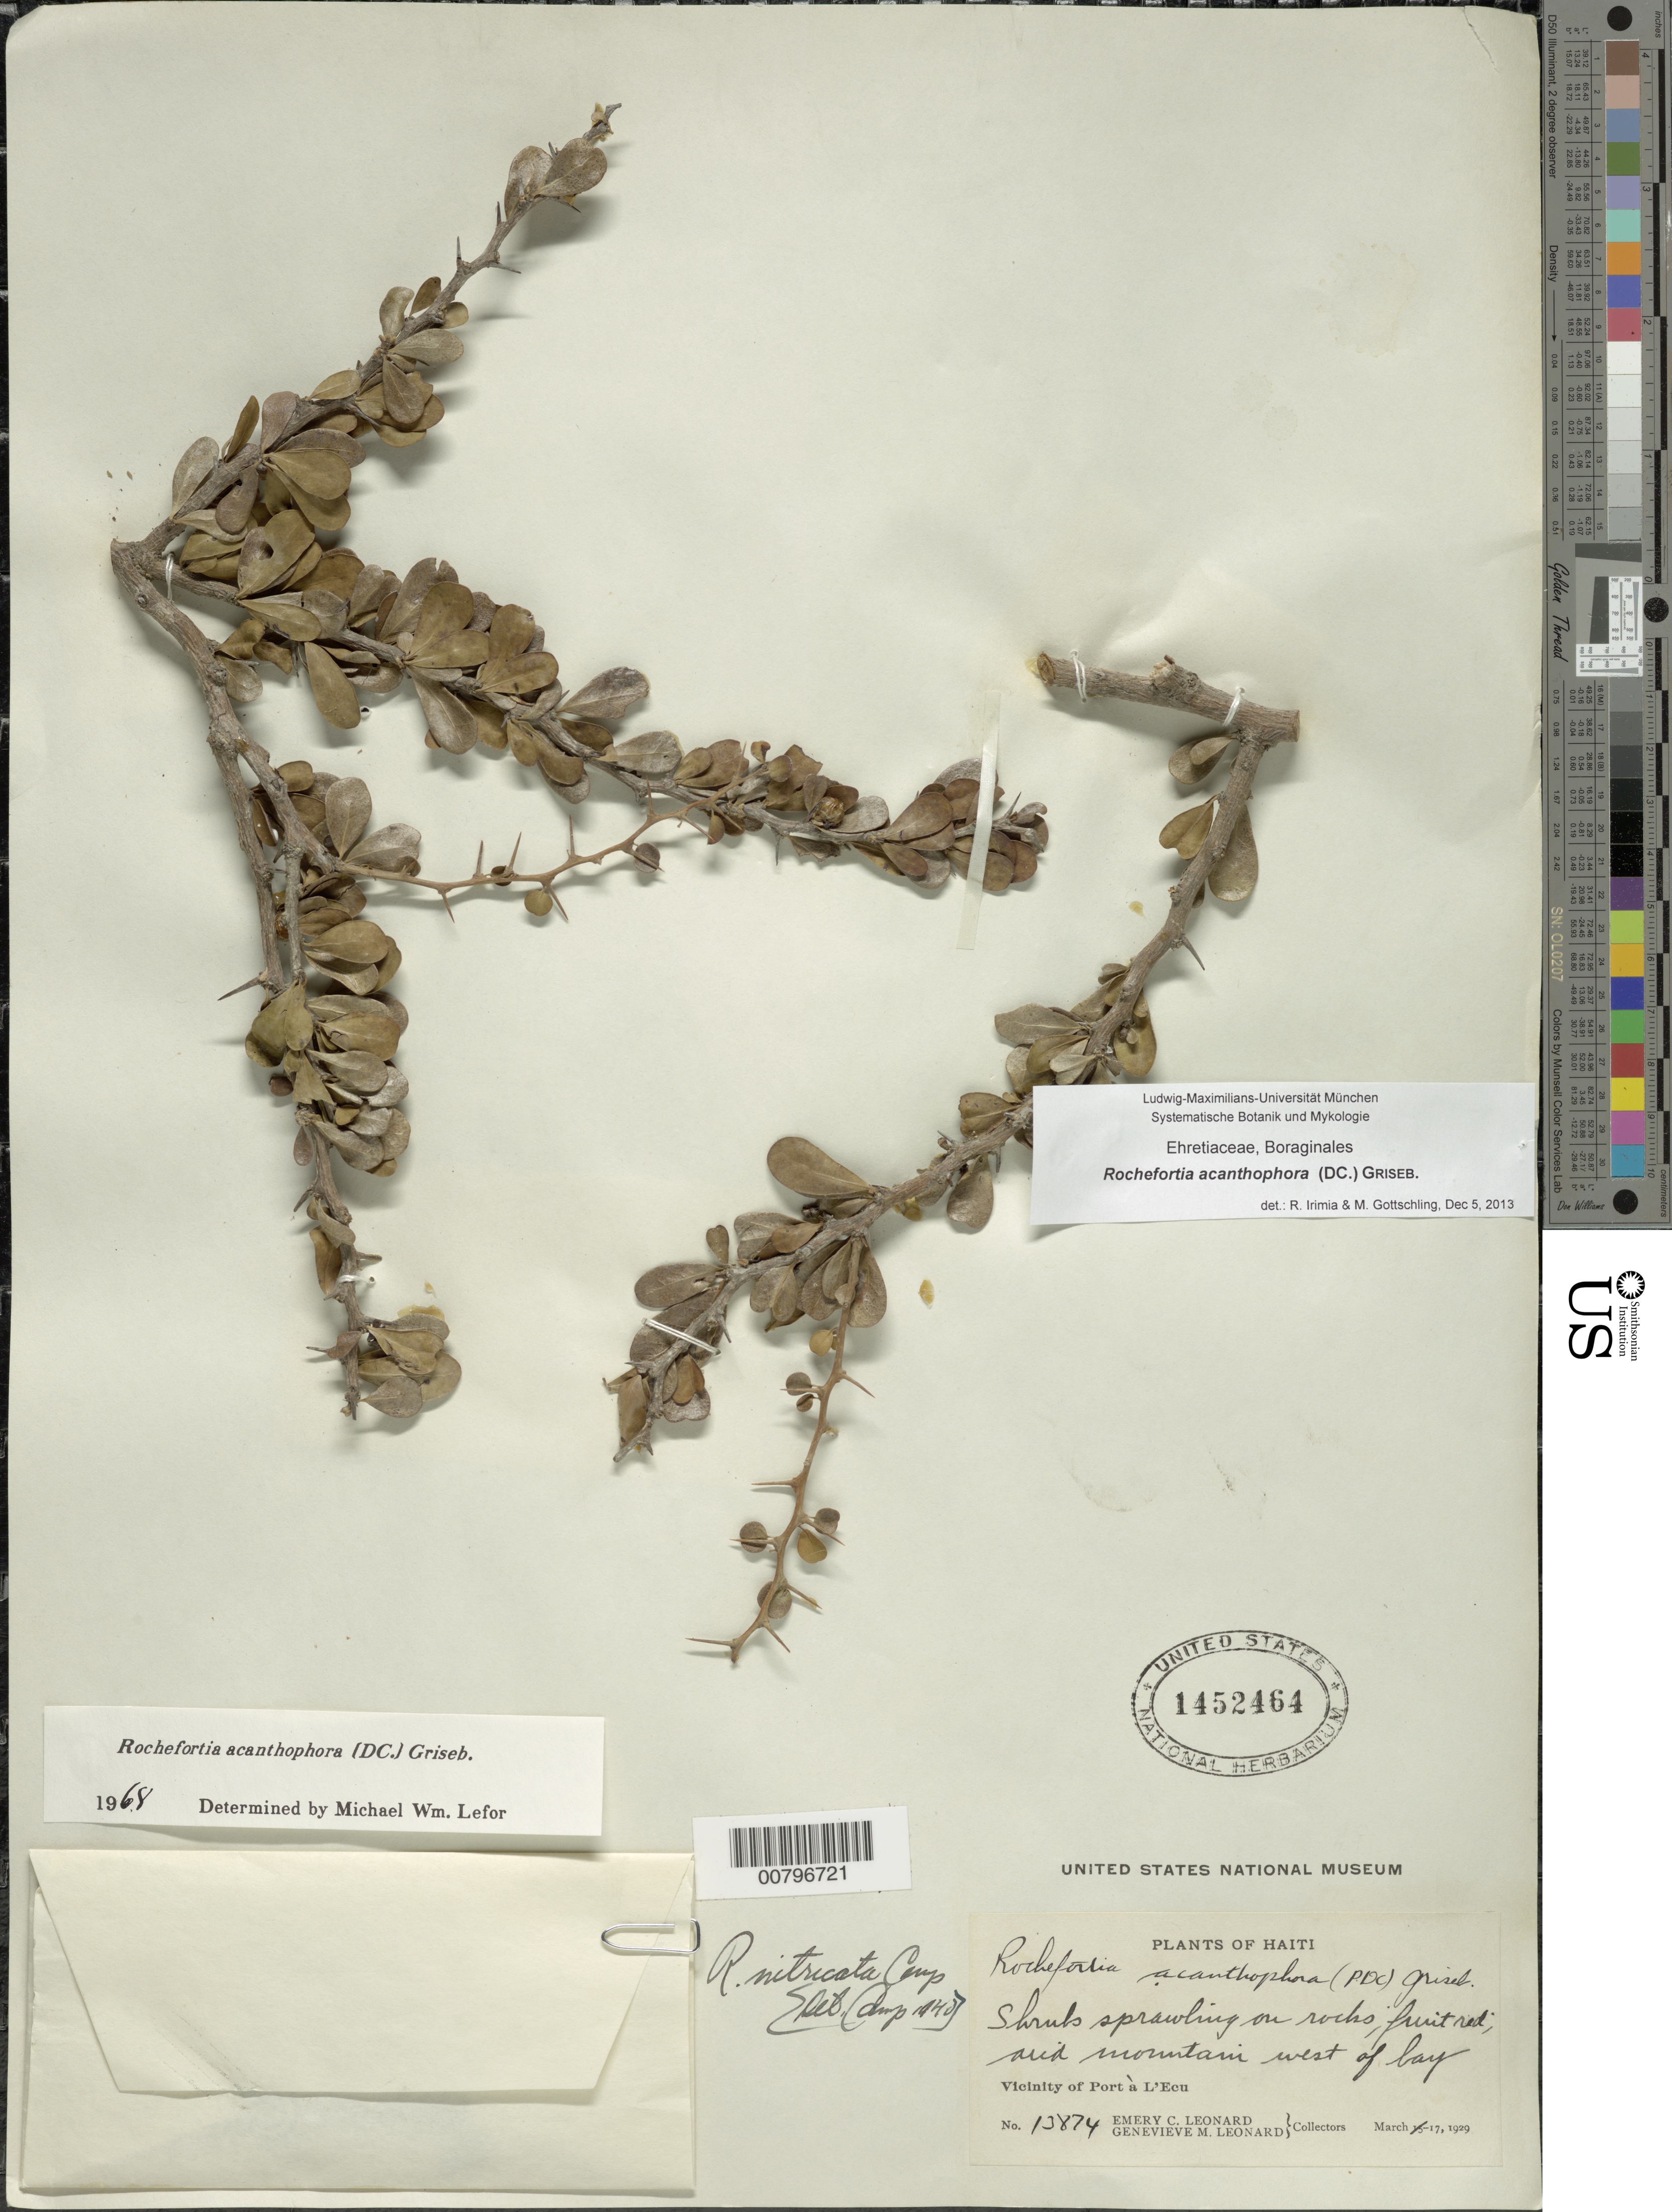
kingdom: Plantae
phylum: Tracheophyta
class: Magnoliopsida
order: Boraginales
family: Ehretiaceae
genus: Rochefortia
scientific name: Rochefortia acanthophora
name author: (DC.) Griseb.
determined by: Irimia, R.; Gottschling, M.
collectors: E. C. Leonard & G. M. Leonard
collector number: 13874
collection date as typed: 17 Mar 1929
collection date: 1929-03-17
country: Haiti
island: Hispaniola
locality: Vicinity of Port à L'Ecu, west of bay.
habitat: Arid mountain.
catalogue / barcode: US 1452464